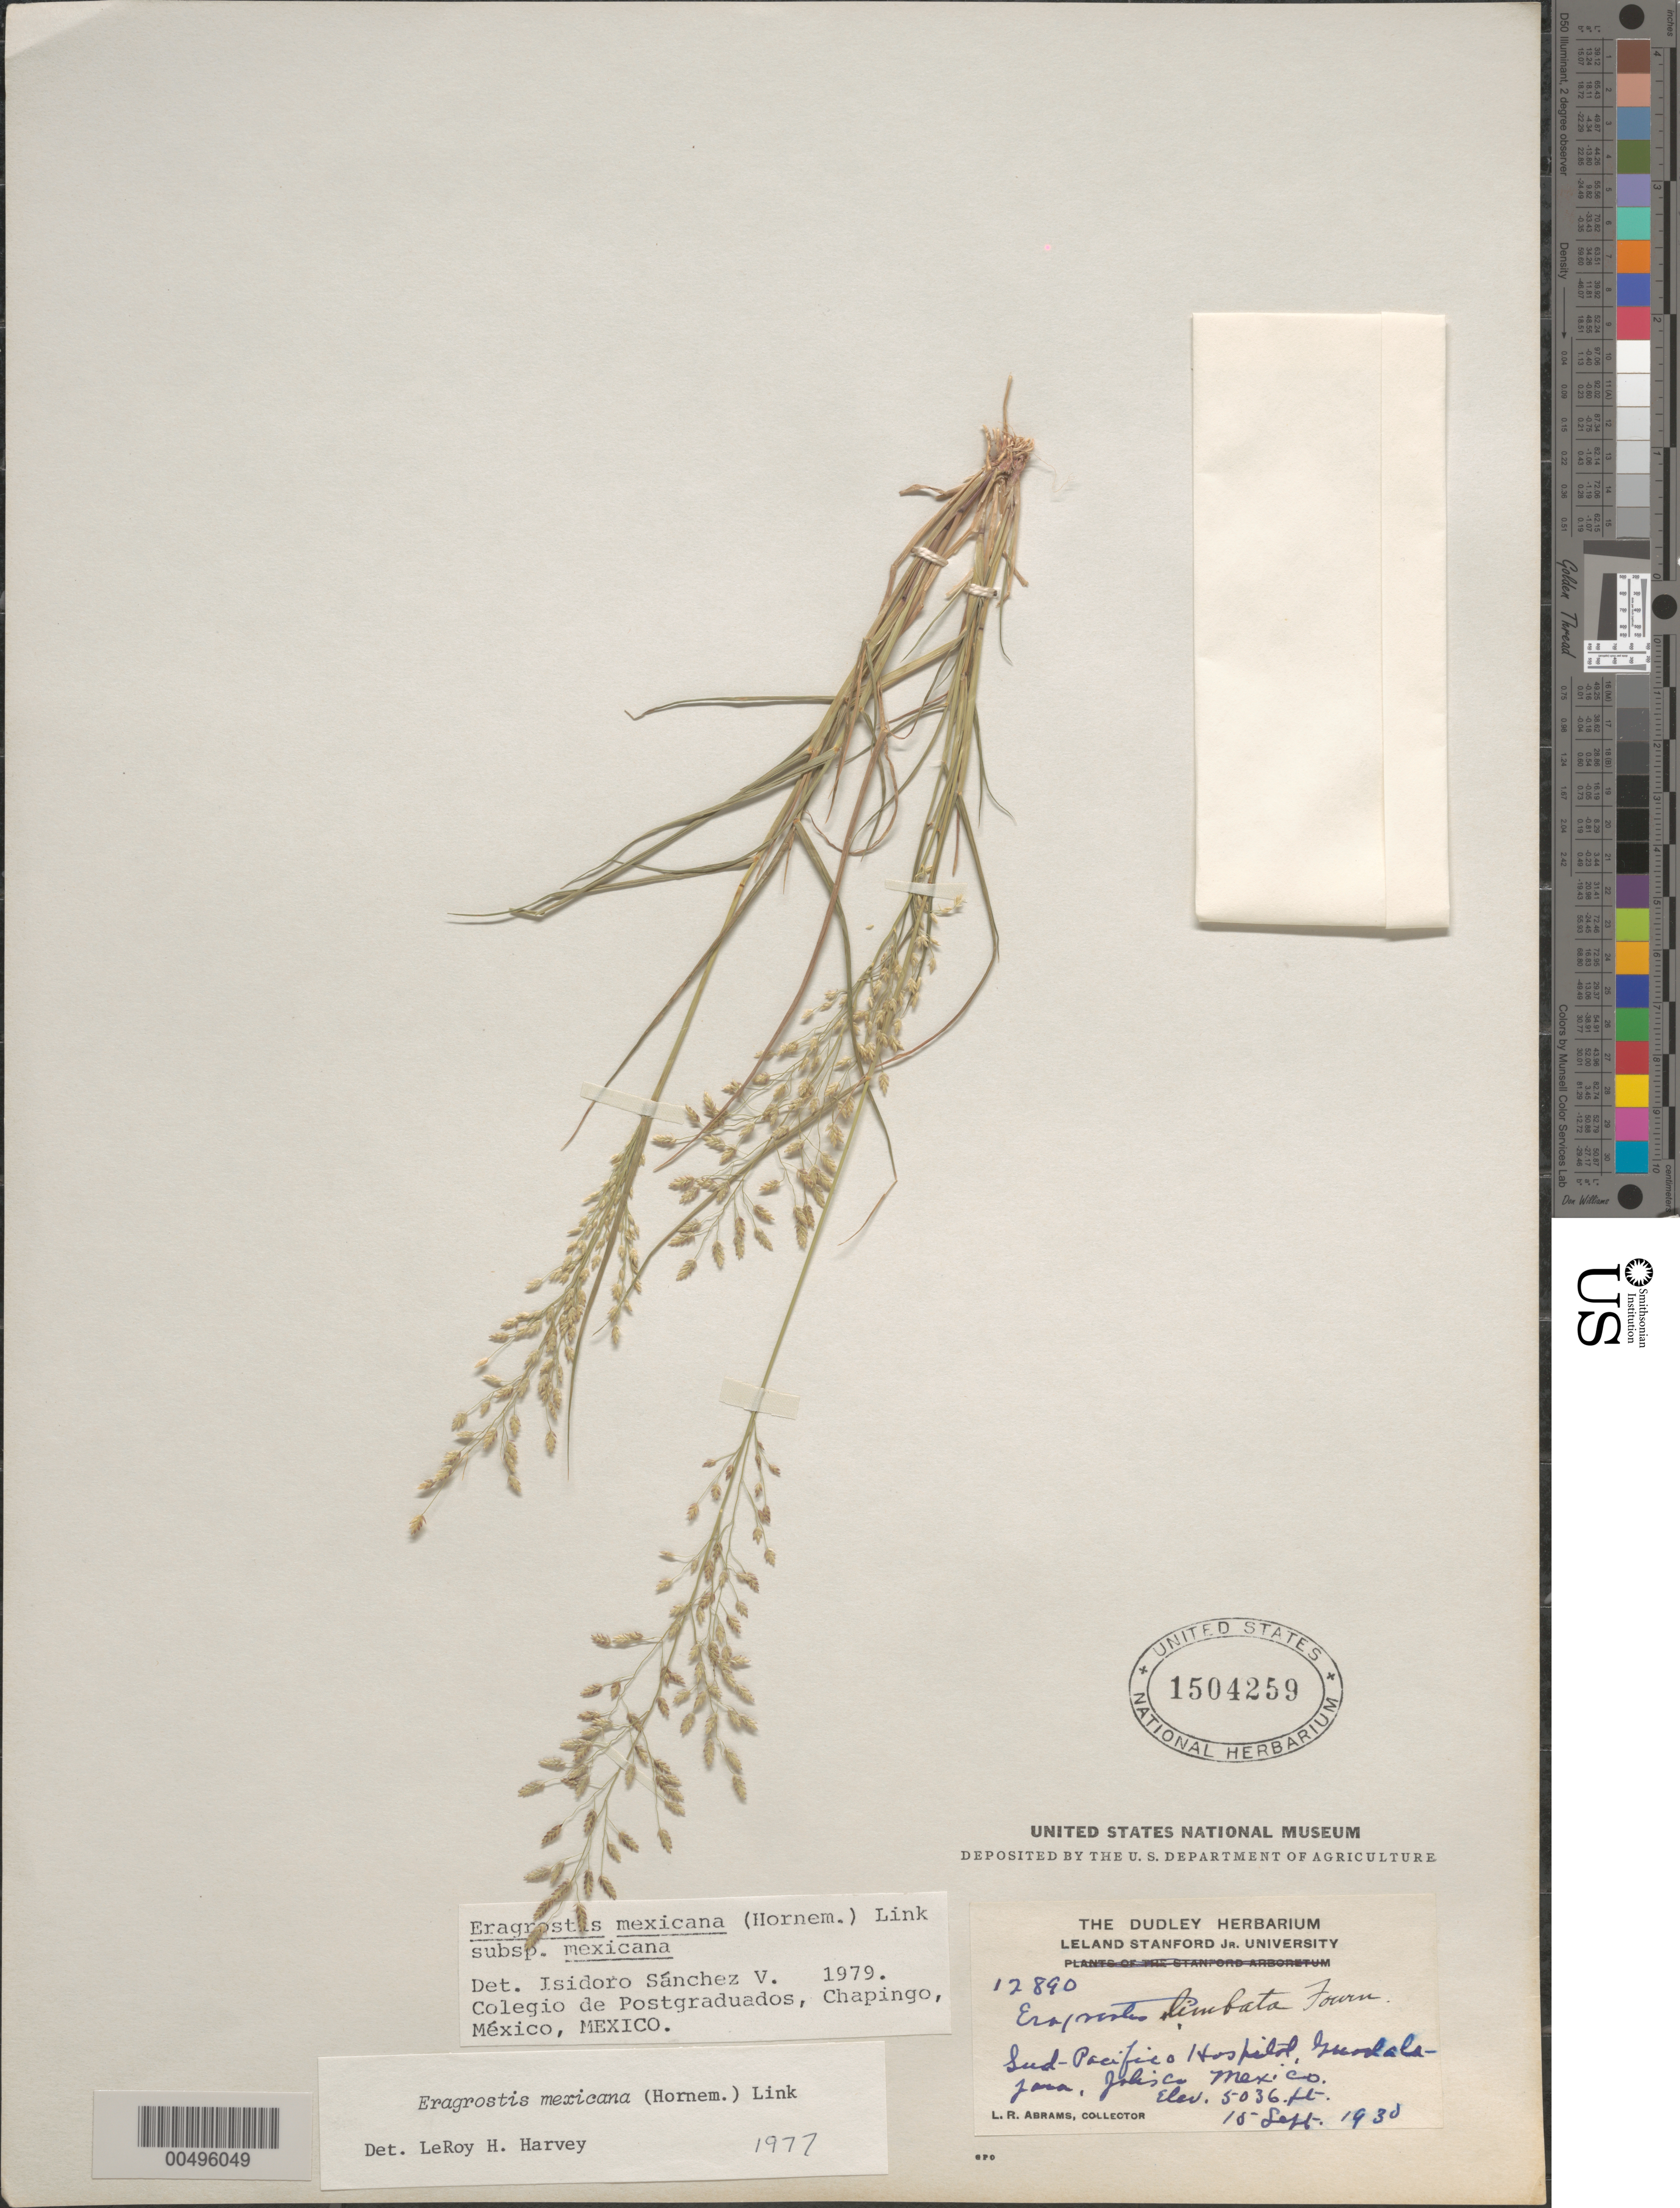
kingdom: Plantae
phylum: Tracheophyta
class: Liliopsida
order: Poales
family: Poaceae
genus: Eragrostis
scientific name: Eragrostis mexicana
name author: (Hornem.) Link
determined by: Sánchez Vega, I. M.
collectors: L. Abrams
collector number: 12890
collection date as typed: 15 Sep 1930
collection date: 1930-09-15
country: Mexico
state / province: Jalisco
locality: Sud-Pacific Hospital, Guadalajara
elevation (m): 1535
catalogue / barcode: US 1504259